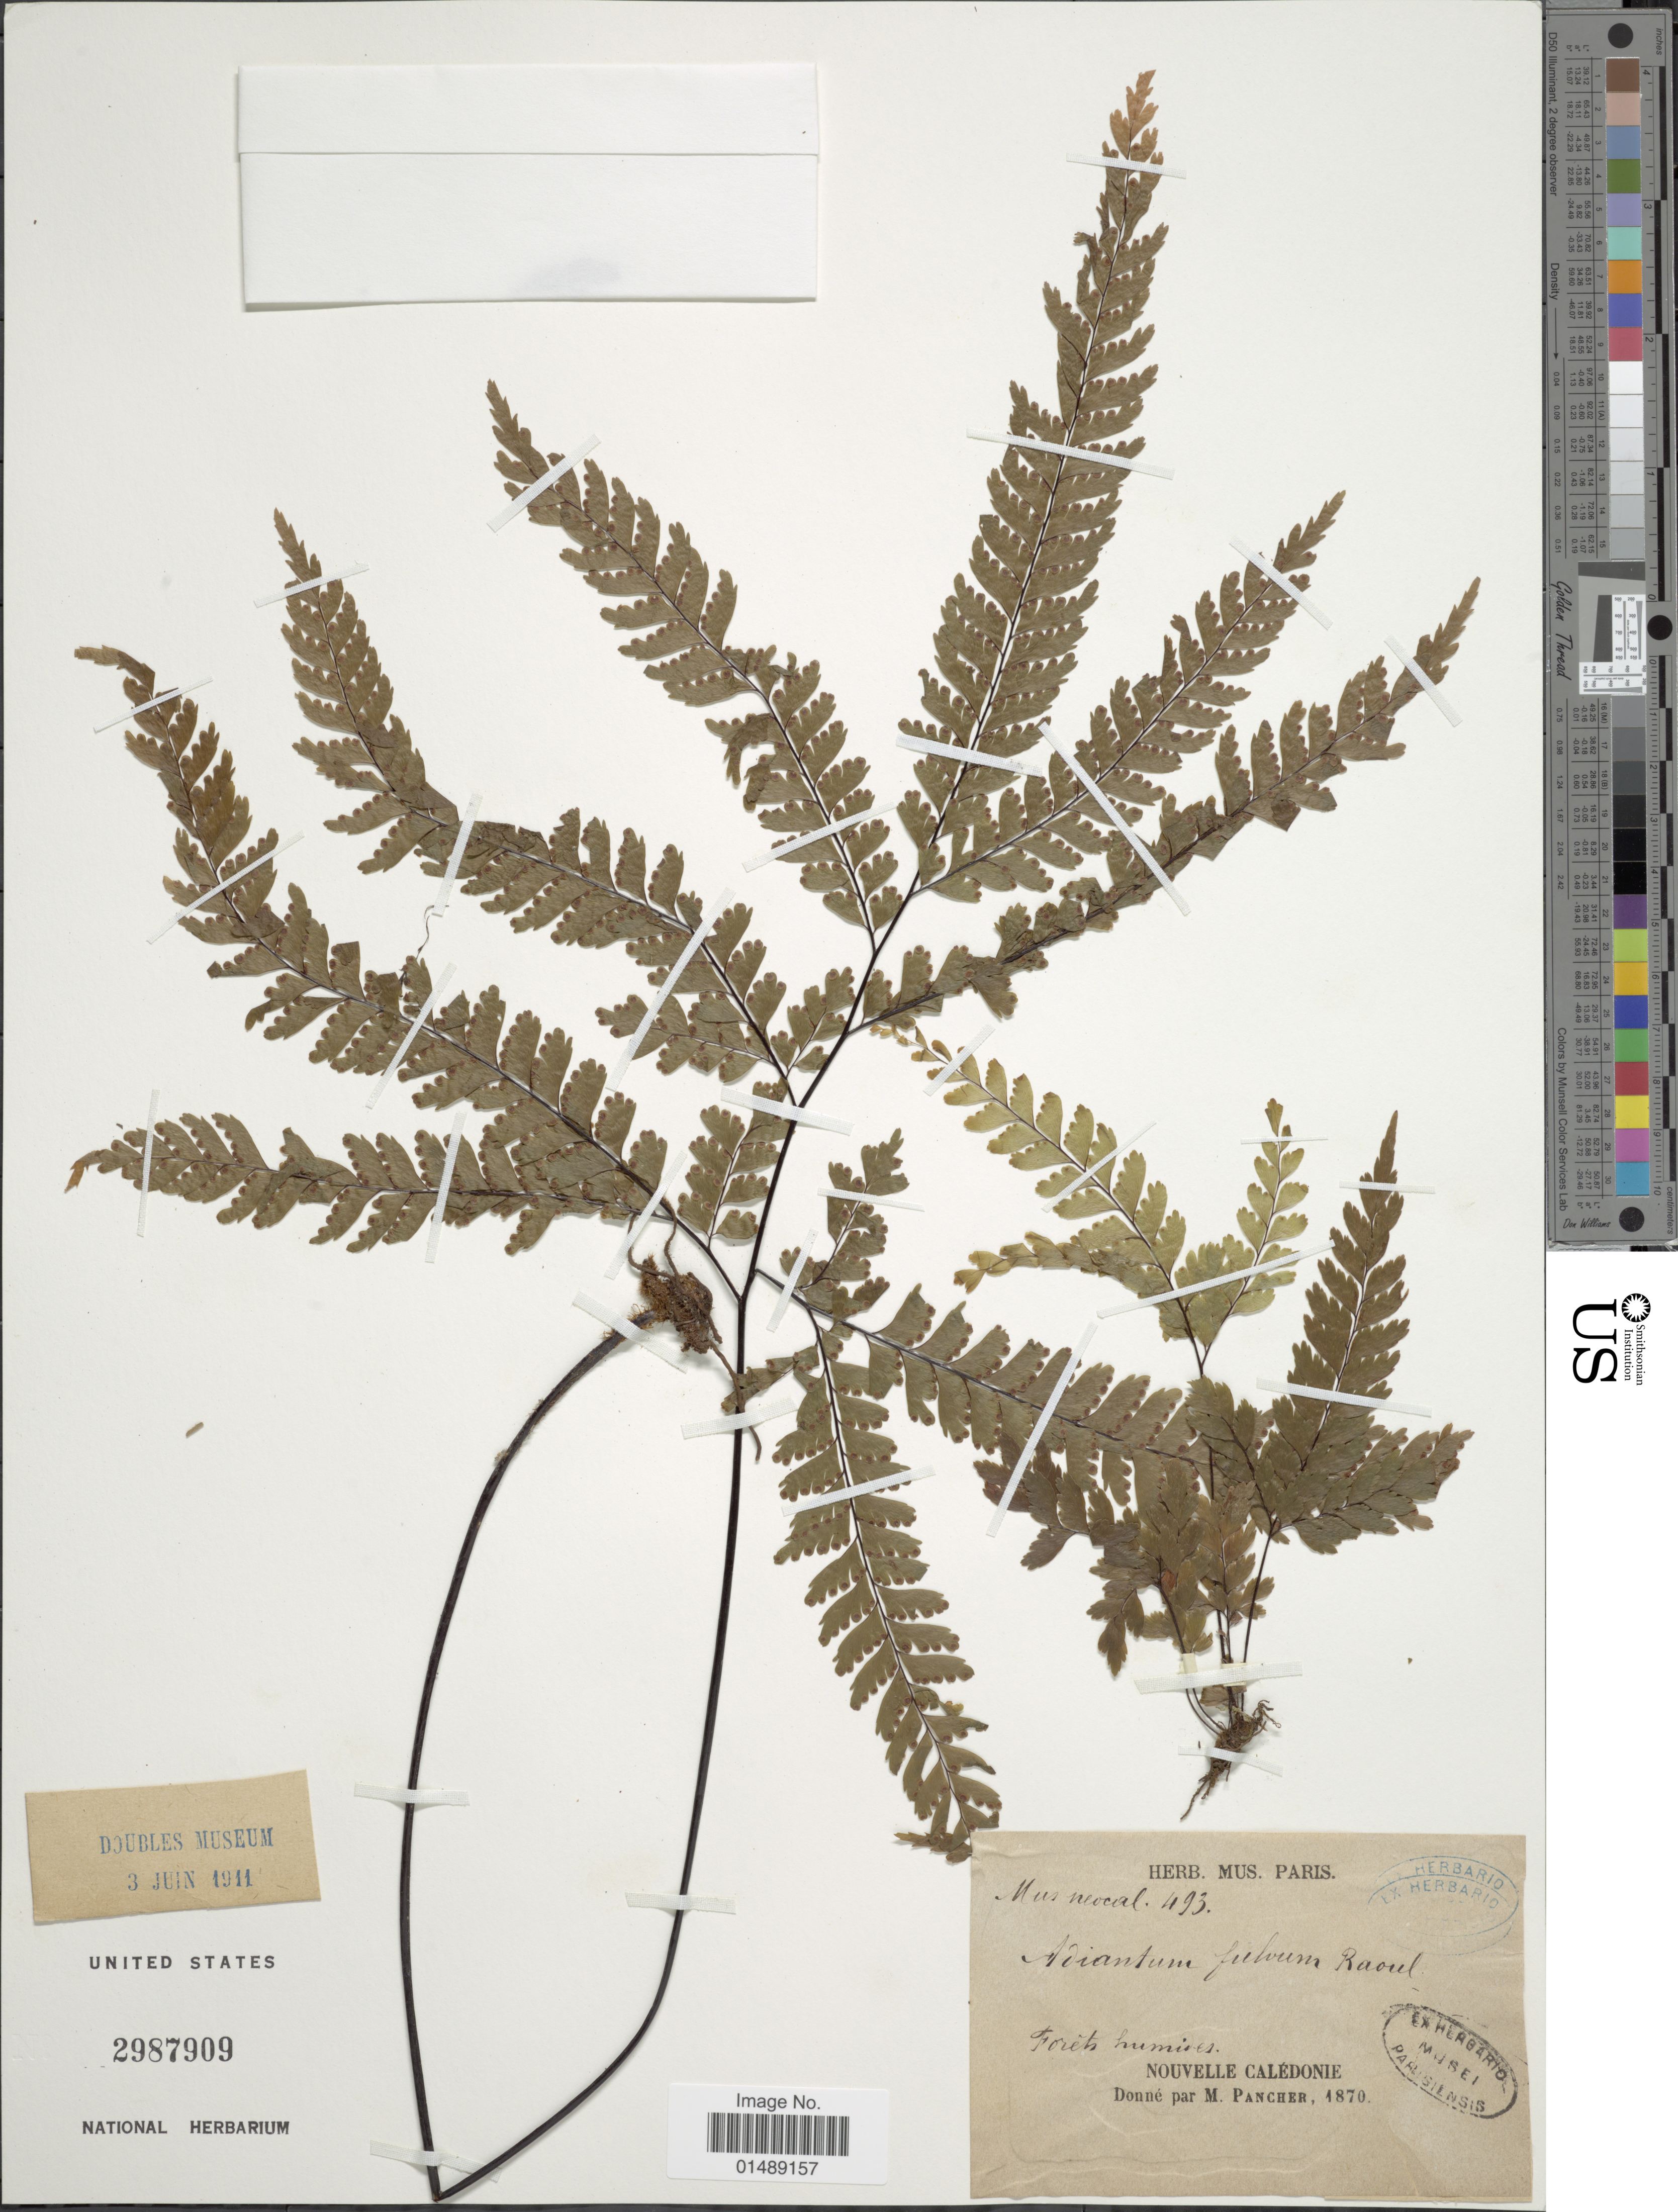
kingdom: Plantae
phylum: Tracheophyta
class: Polypodiopsida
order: Polypodiales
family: Pteridaceae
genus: Adiantum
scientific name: Adiantum fulvum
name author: M. Raoul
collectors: M. Pancher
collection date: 1870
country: New Caledonia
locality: Nouvelle Caledonie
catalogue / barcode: US 2987909